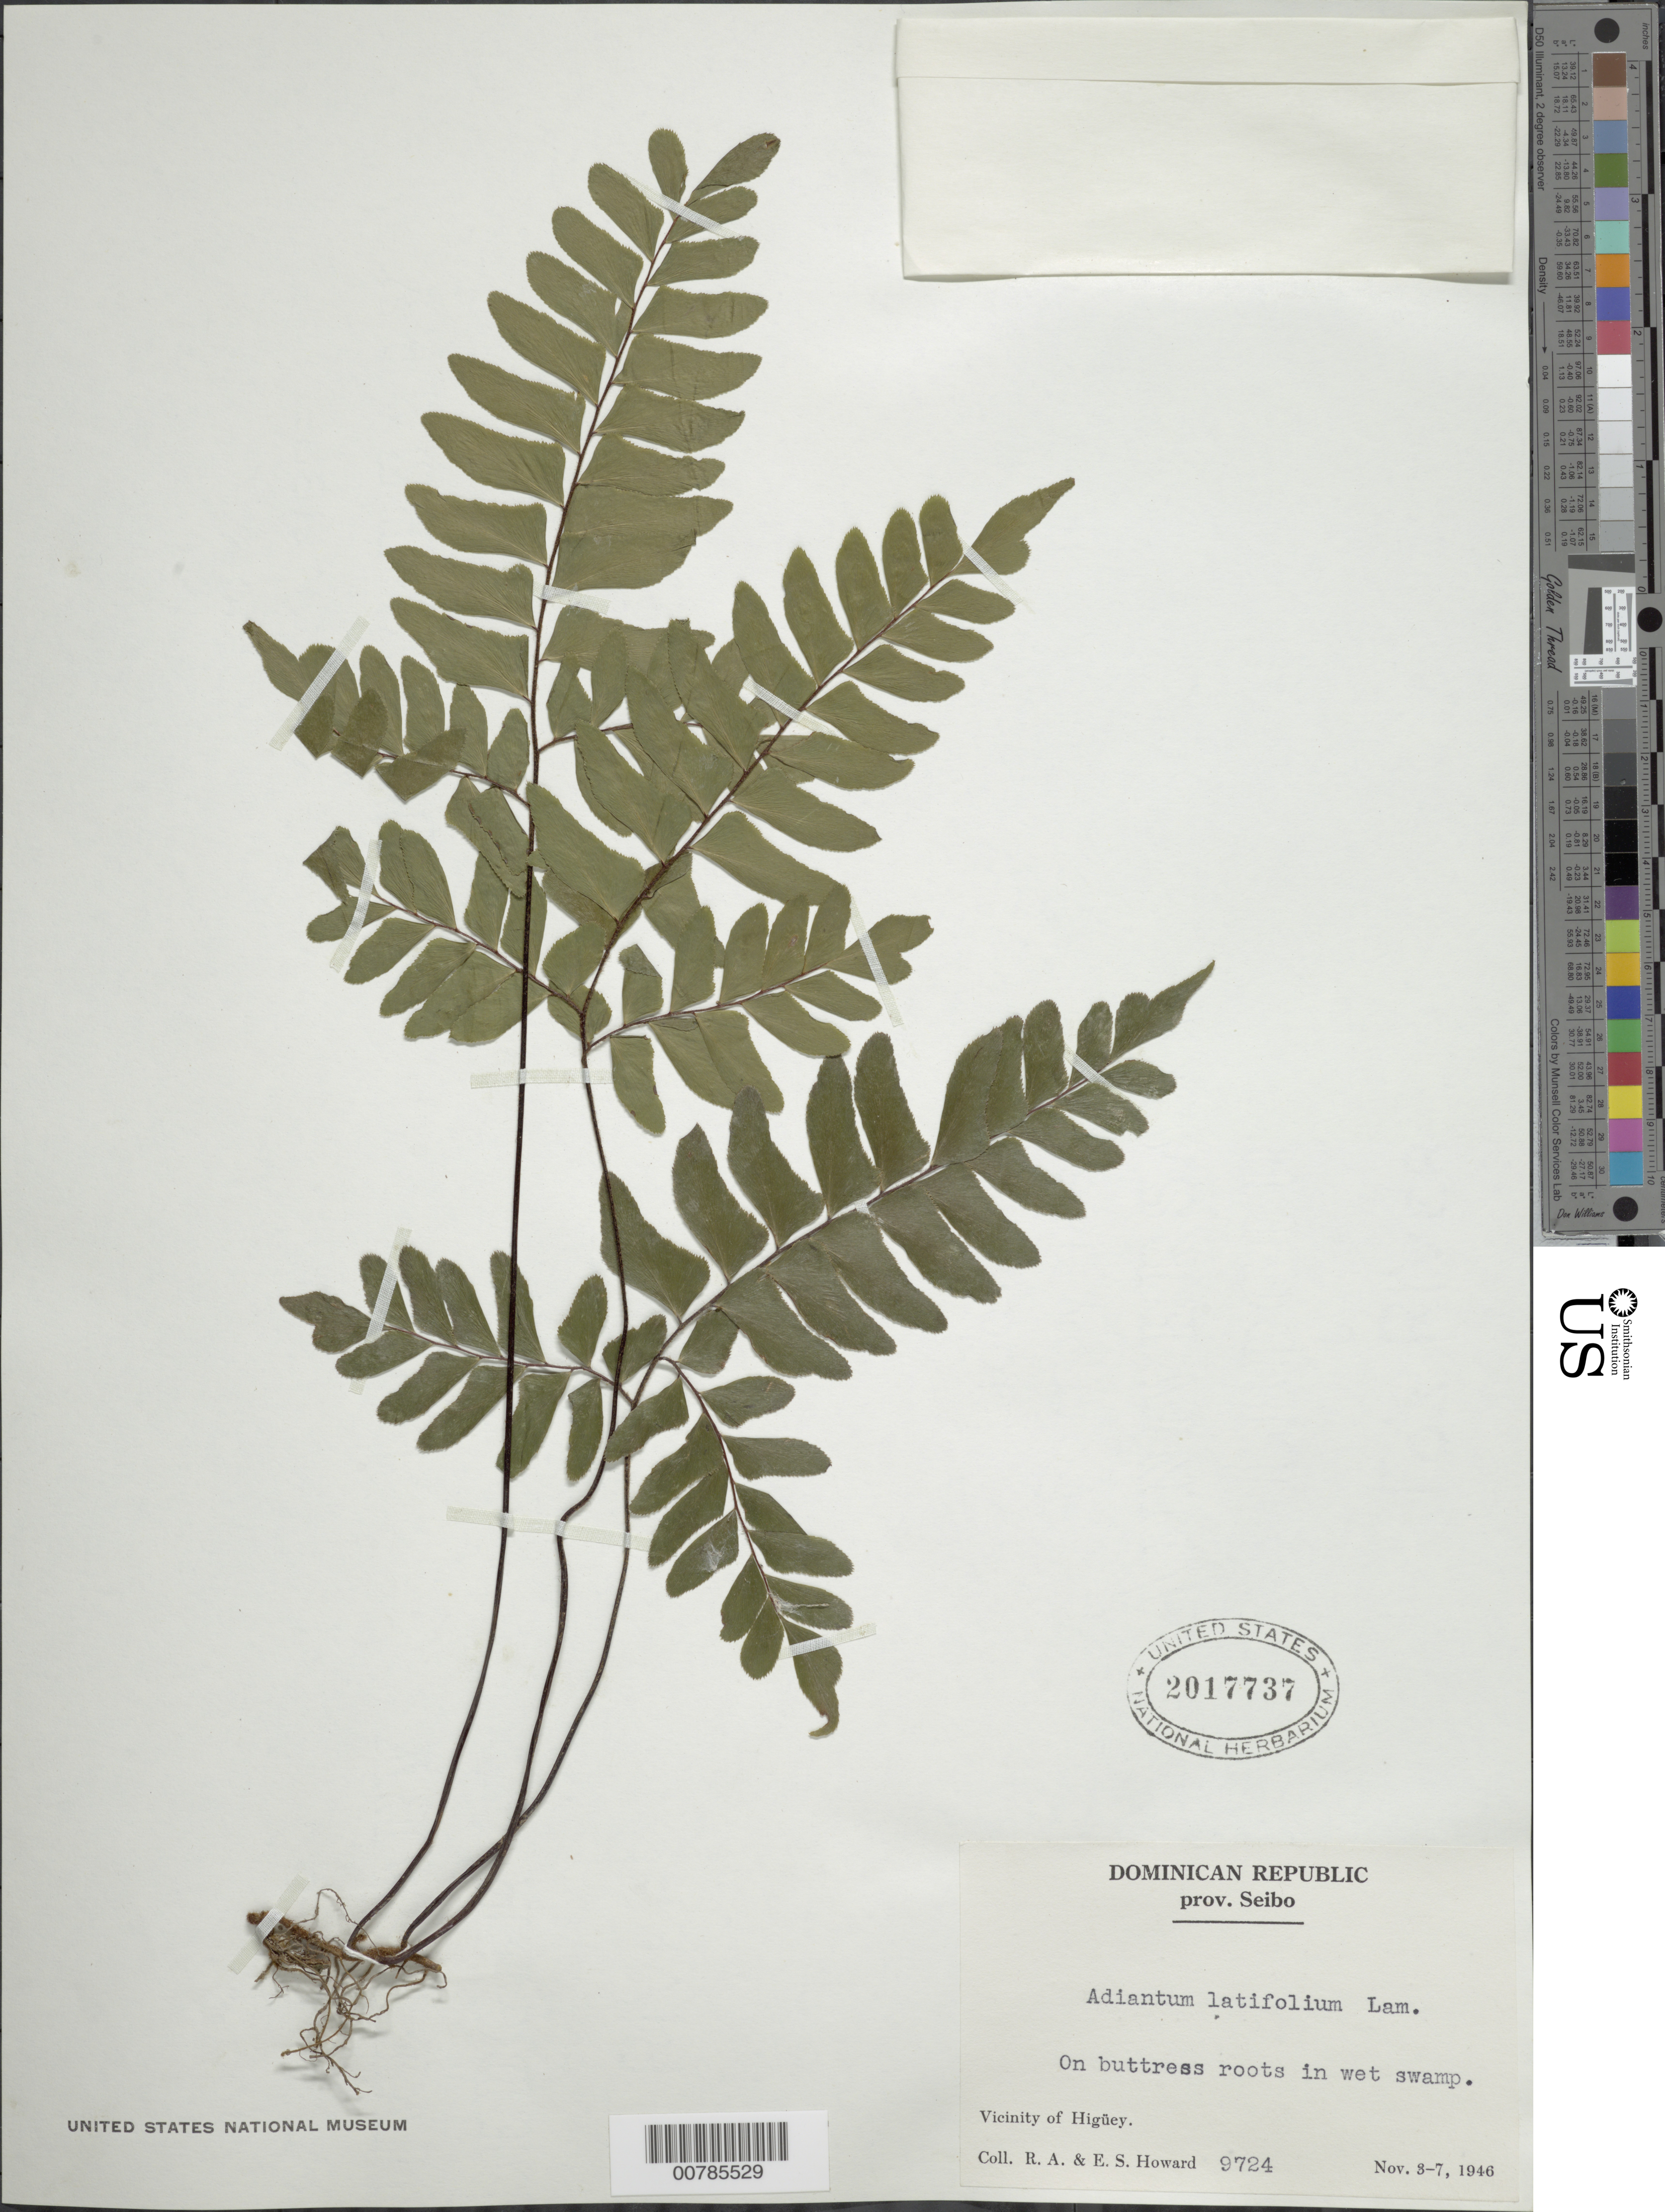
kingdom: Plantae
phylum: Tracheophyta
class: Polypodiopsida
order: Polypodiales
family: Pteridaceae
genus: Adiantum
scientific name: Adiantum latifolium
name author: Lam.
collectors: R. A. Howard & E. S. Howard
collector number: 9724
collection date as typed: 03 Nov 1946 to 07 Nov 1946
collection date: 1946-11-03/1946-11-07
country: Dominican Republic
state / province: El Seibo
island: Hispaniola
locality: Higüey, vicinity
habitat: On buttress roots in wet swamp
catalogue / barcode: US 2017737